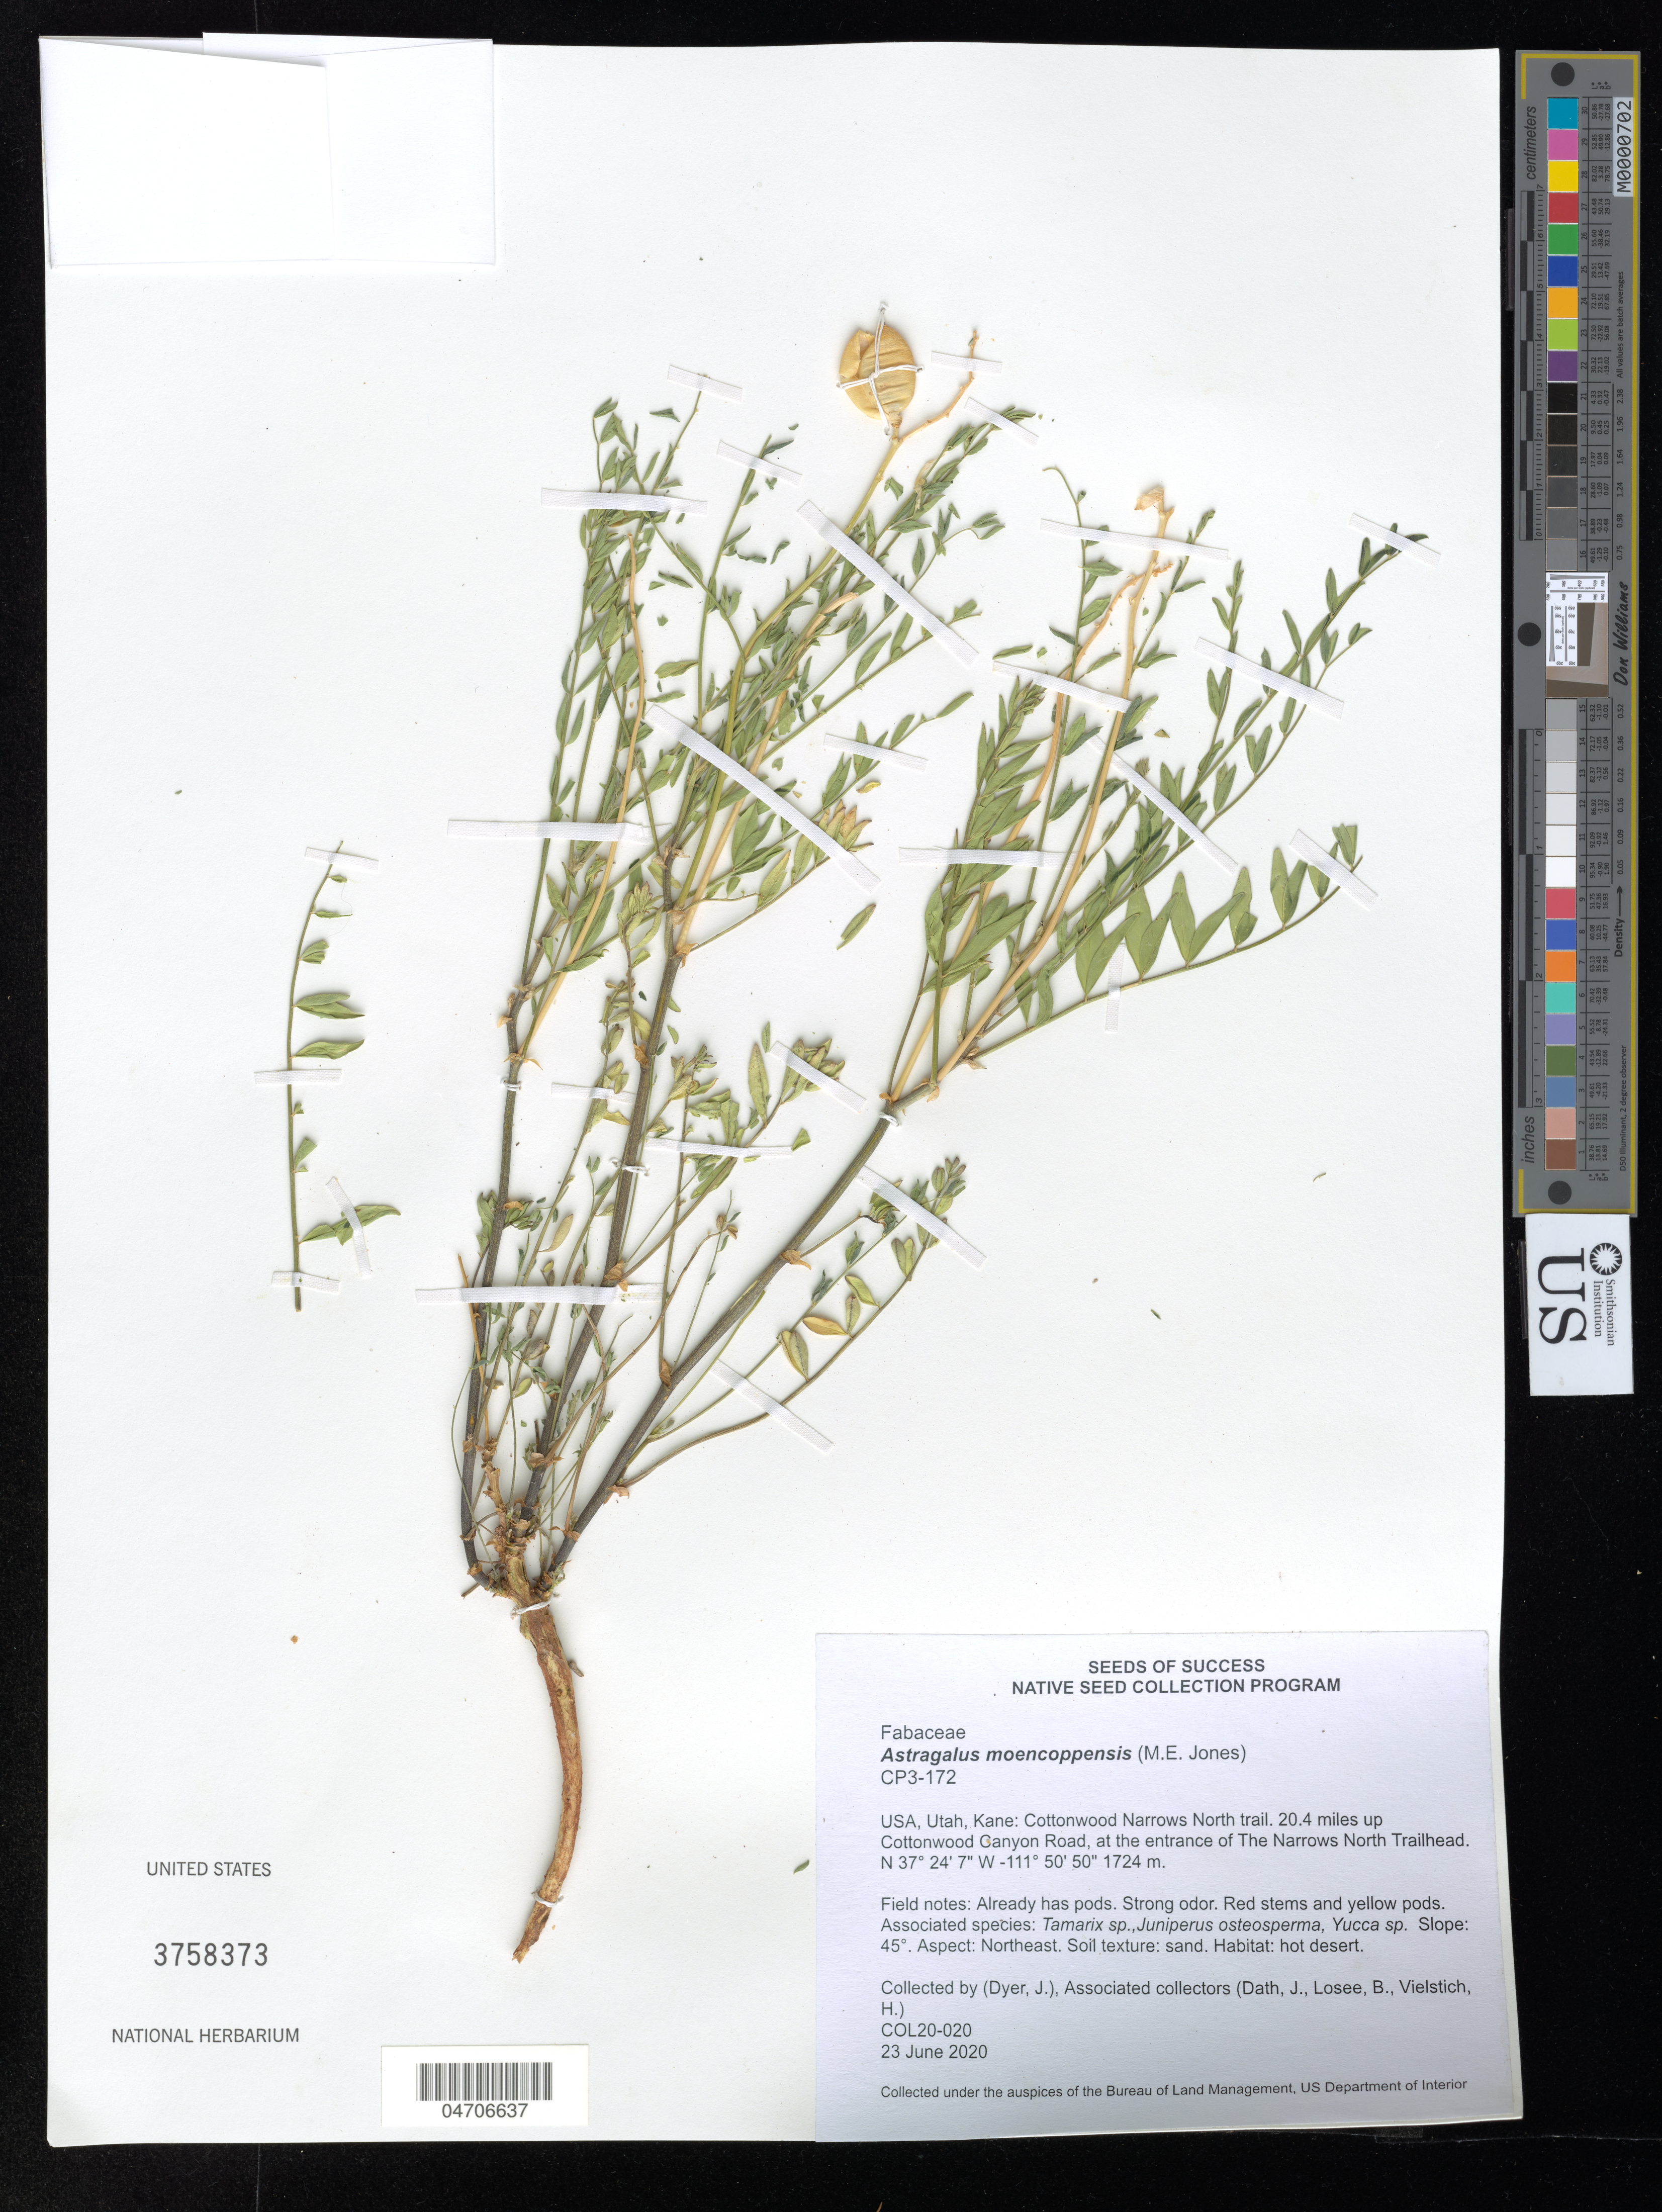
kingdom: Plantae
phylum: Tracheophyta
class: Magnoliopsida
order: Fabales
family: Fabaceae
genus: Astragalus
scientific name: Astragalus moencoppensis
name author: M.E. Jones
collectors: J. Dyer, B. Losee, B. Losee & A. Blount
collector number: COL20-020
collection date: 2020-06-23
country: United States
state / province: Utah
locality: Cottonwood Narrows North trail. 20.4 miles up Cottonwood Canyon Road, at the entrance of The Narrows North Trailhead.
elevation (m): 1724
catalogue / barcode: US 3758373